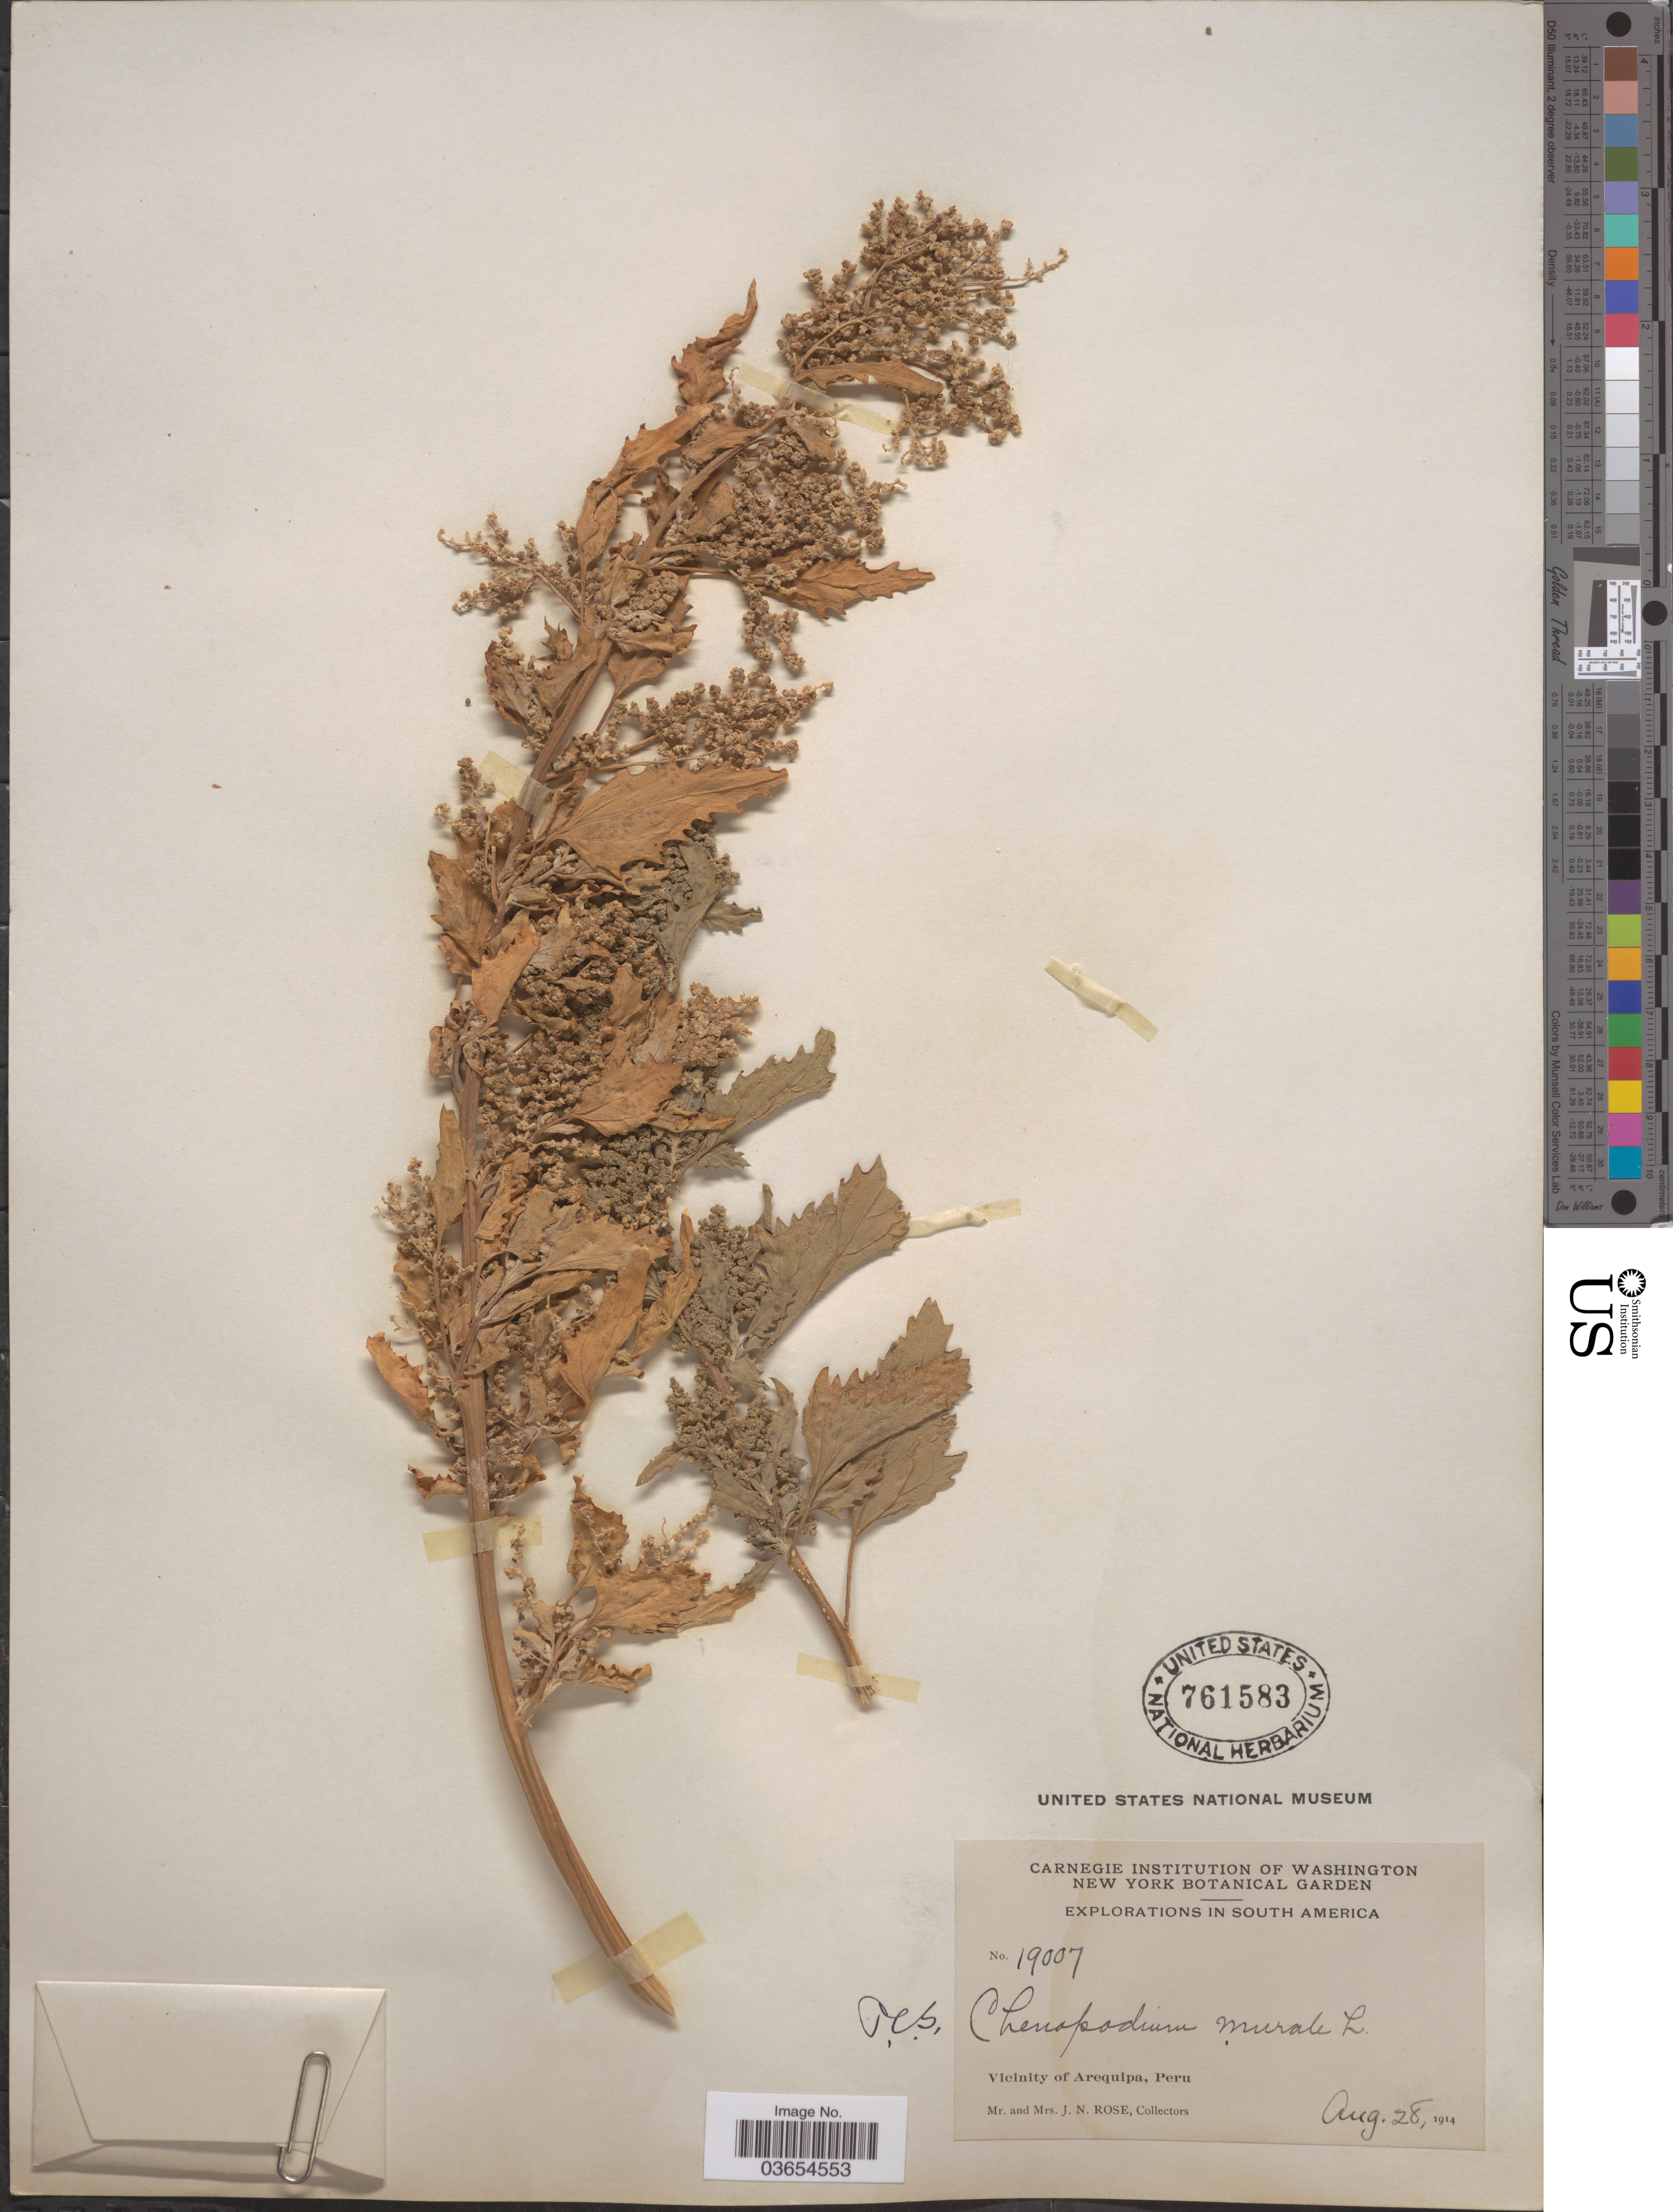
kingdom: Plantae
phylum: Tracheophyta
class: Magnoliopsida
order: Caryophyllales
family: Amaranthaceae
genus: Chenopodium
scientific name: Chenopodium murale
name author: L.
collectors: J. N. Rose & L. B. Rose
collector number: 19007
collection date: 1914-08-28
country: Peru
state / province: Arequipa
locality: Vicinity of Arequipa.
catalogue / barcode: US 761583